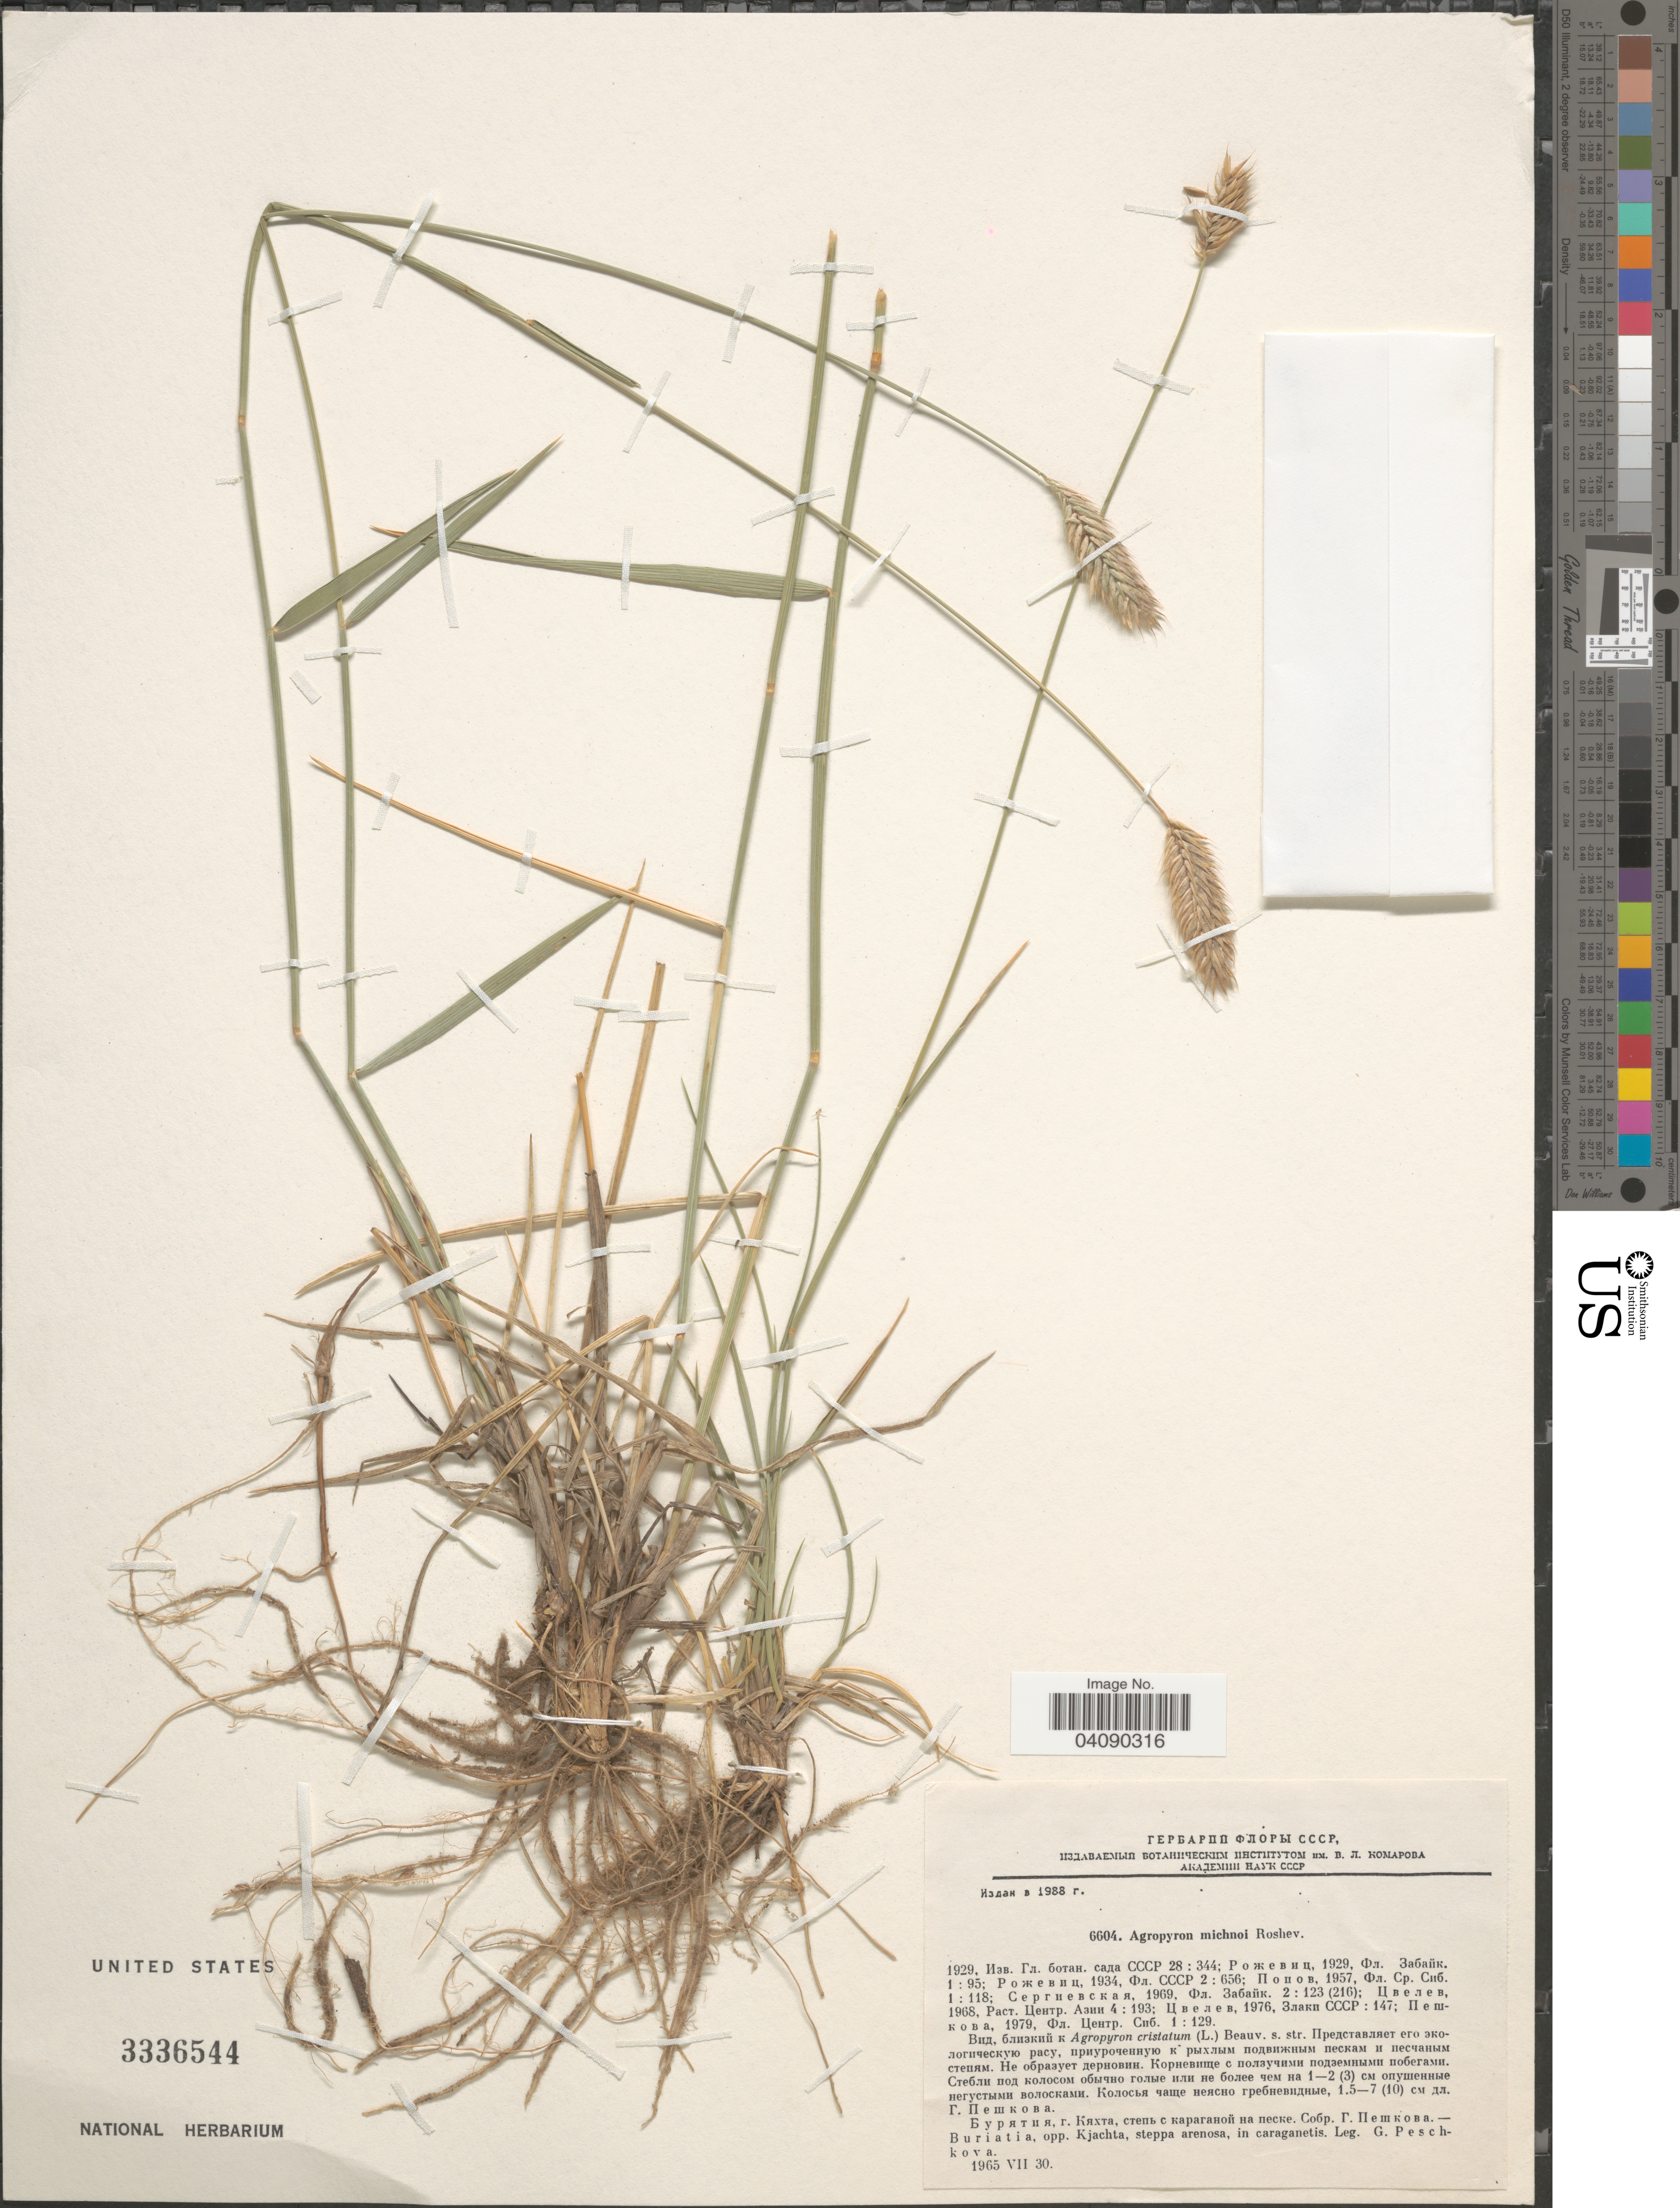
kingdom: Plantae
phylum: Tracheophyta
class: Liliopsida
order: Poales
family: Poaceae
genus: Agropyron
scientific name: Agropyron michnoi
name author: Roshev.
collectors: G. Peschkova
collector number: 6604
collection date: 1965-07-30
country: Russian Federation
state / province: Buryatia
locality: Buriatia, opp, Kjachta, steppa arenosa, in caraganetis.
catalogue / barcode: US 3336544